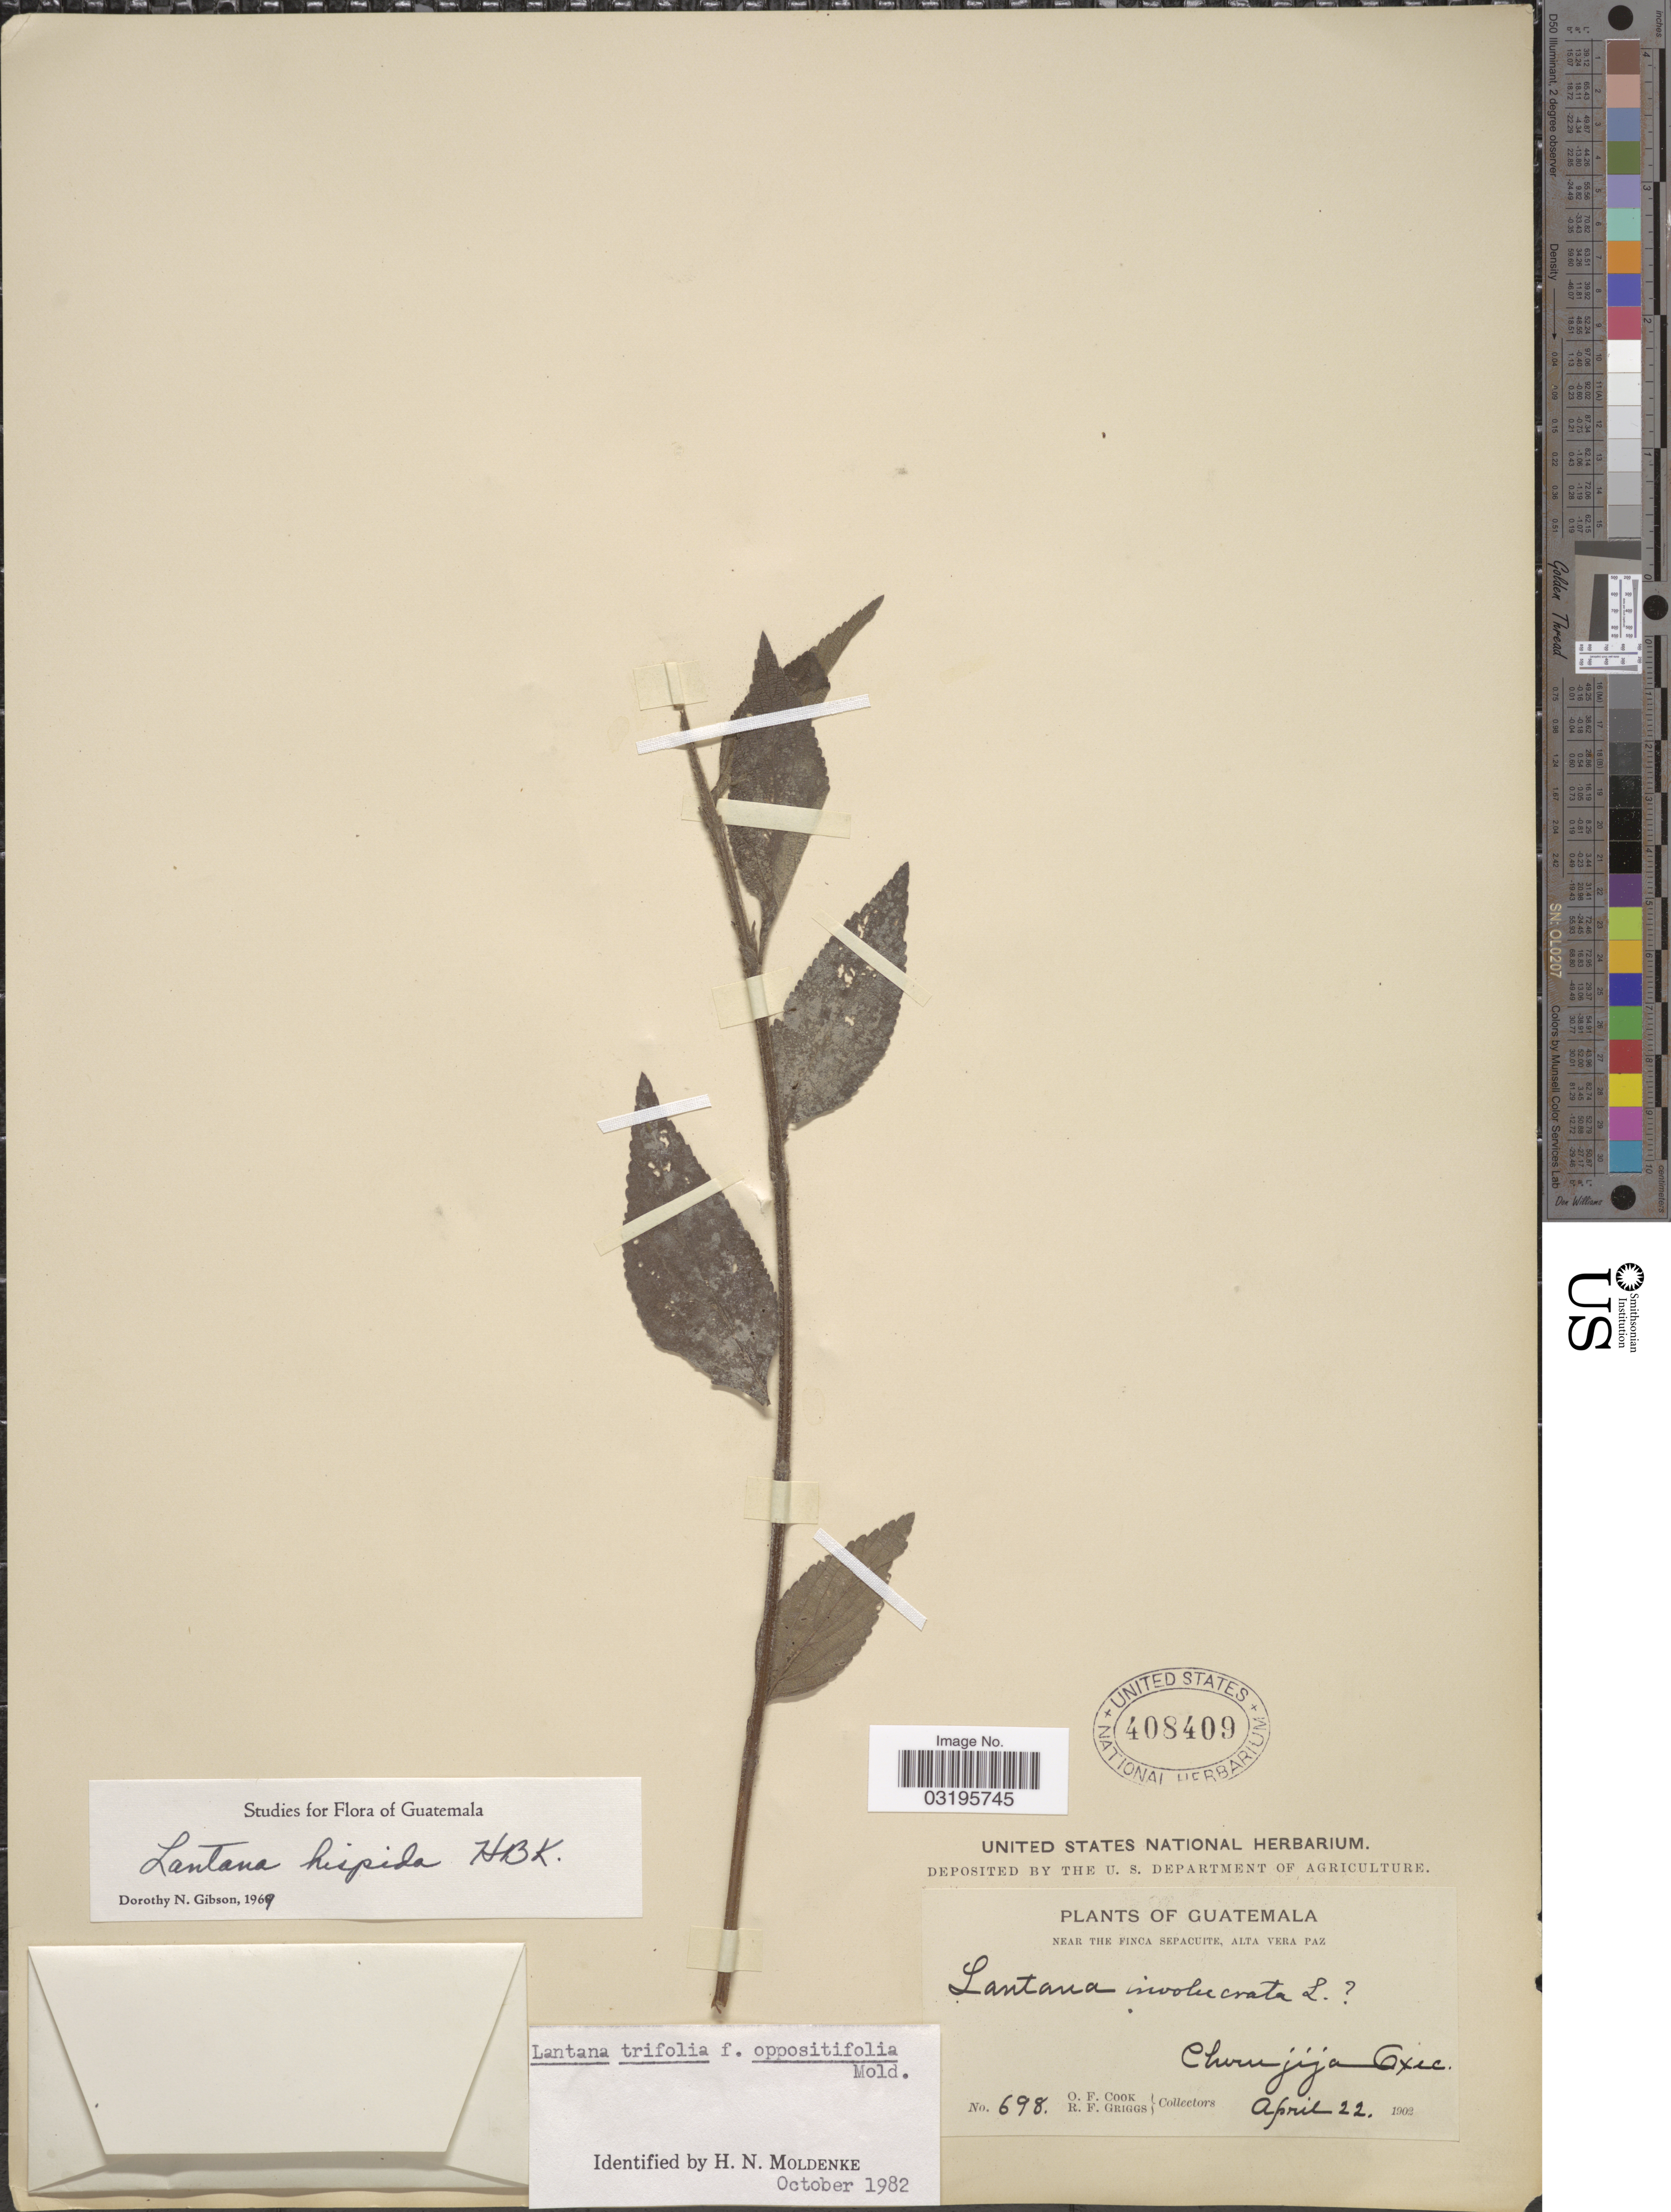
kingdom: Plantae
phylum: Tracheophyta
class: Magnoliopsida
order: Lamiales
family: Verbenaceae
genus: Lantana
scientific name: Lantana trifolia f. oppositifolia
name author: Moldenke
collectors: O. F. Cook & R. F. Griggs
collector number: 698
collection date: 1902-04-22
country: Guatemala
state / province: Alta Verapaz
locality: Near the Finca Sepacuite. Cherujija Oxec.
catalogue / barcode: US 408409